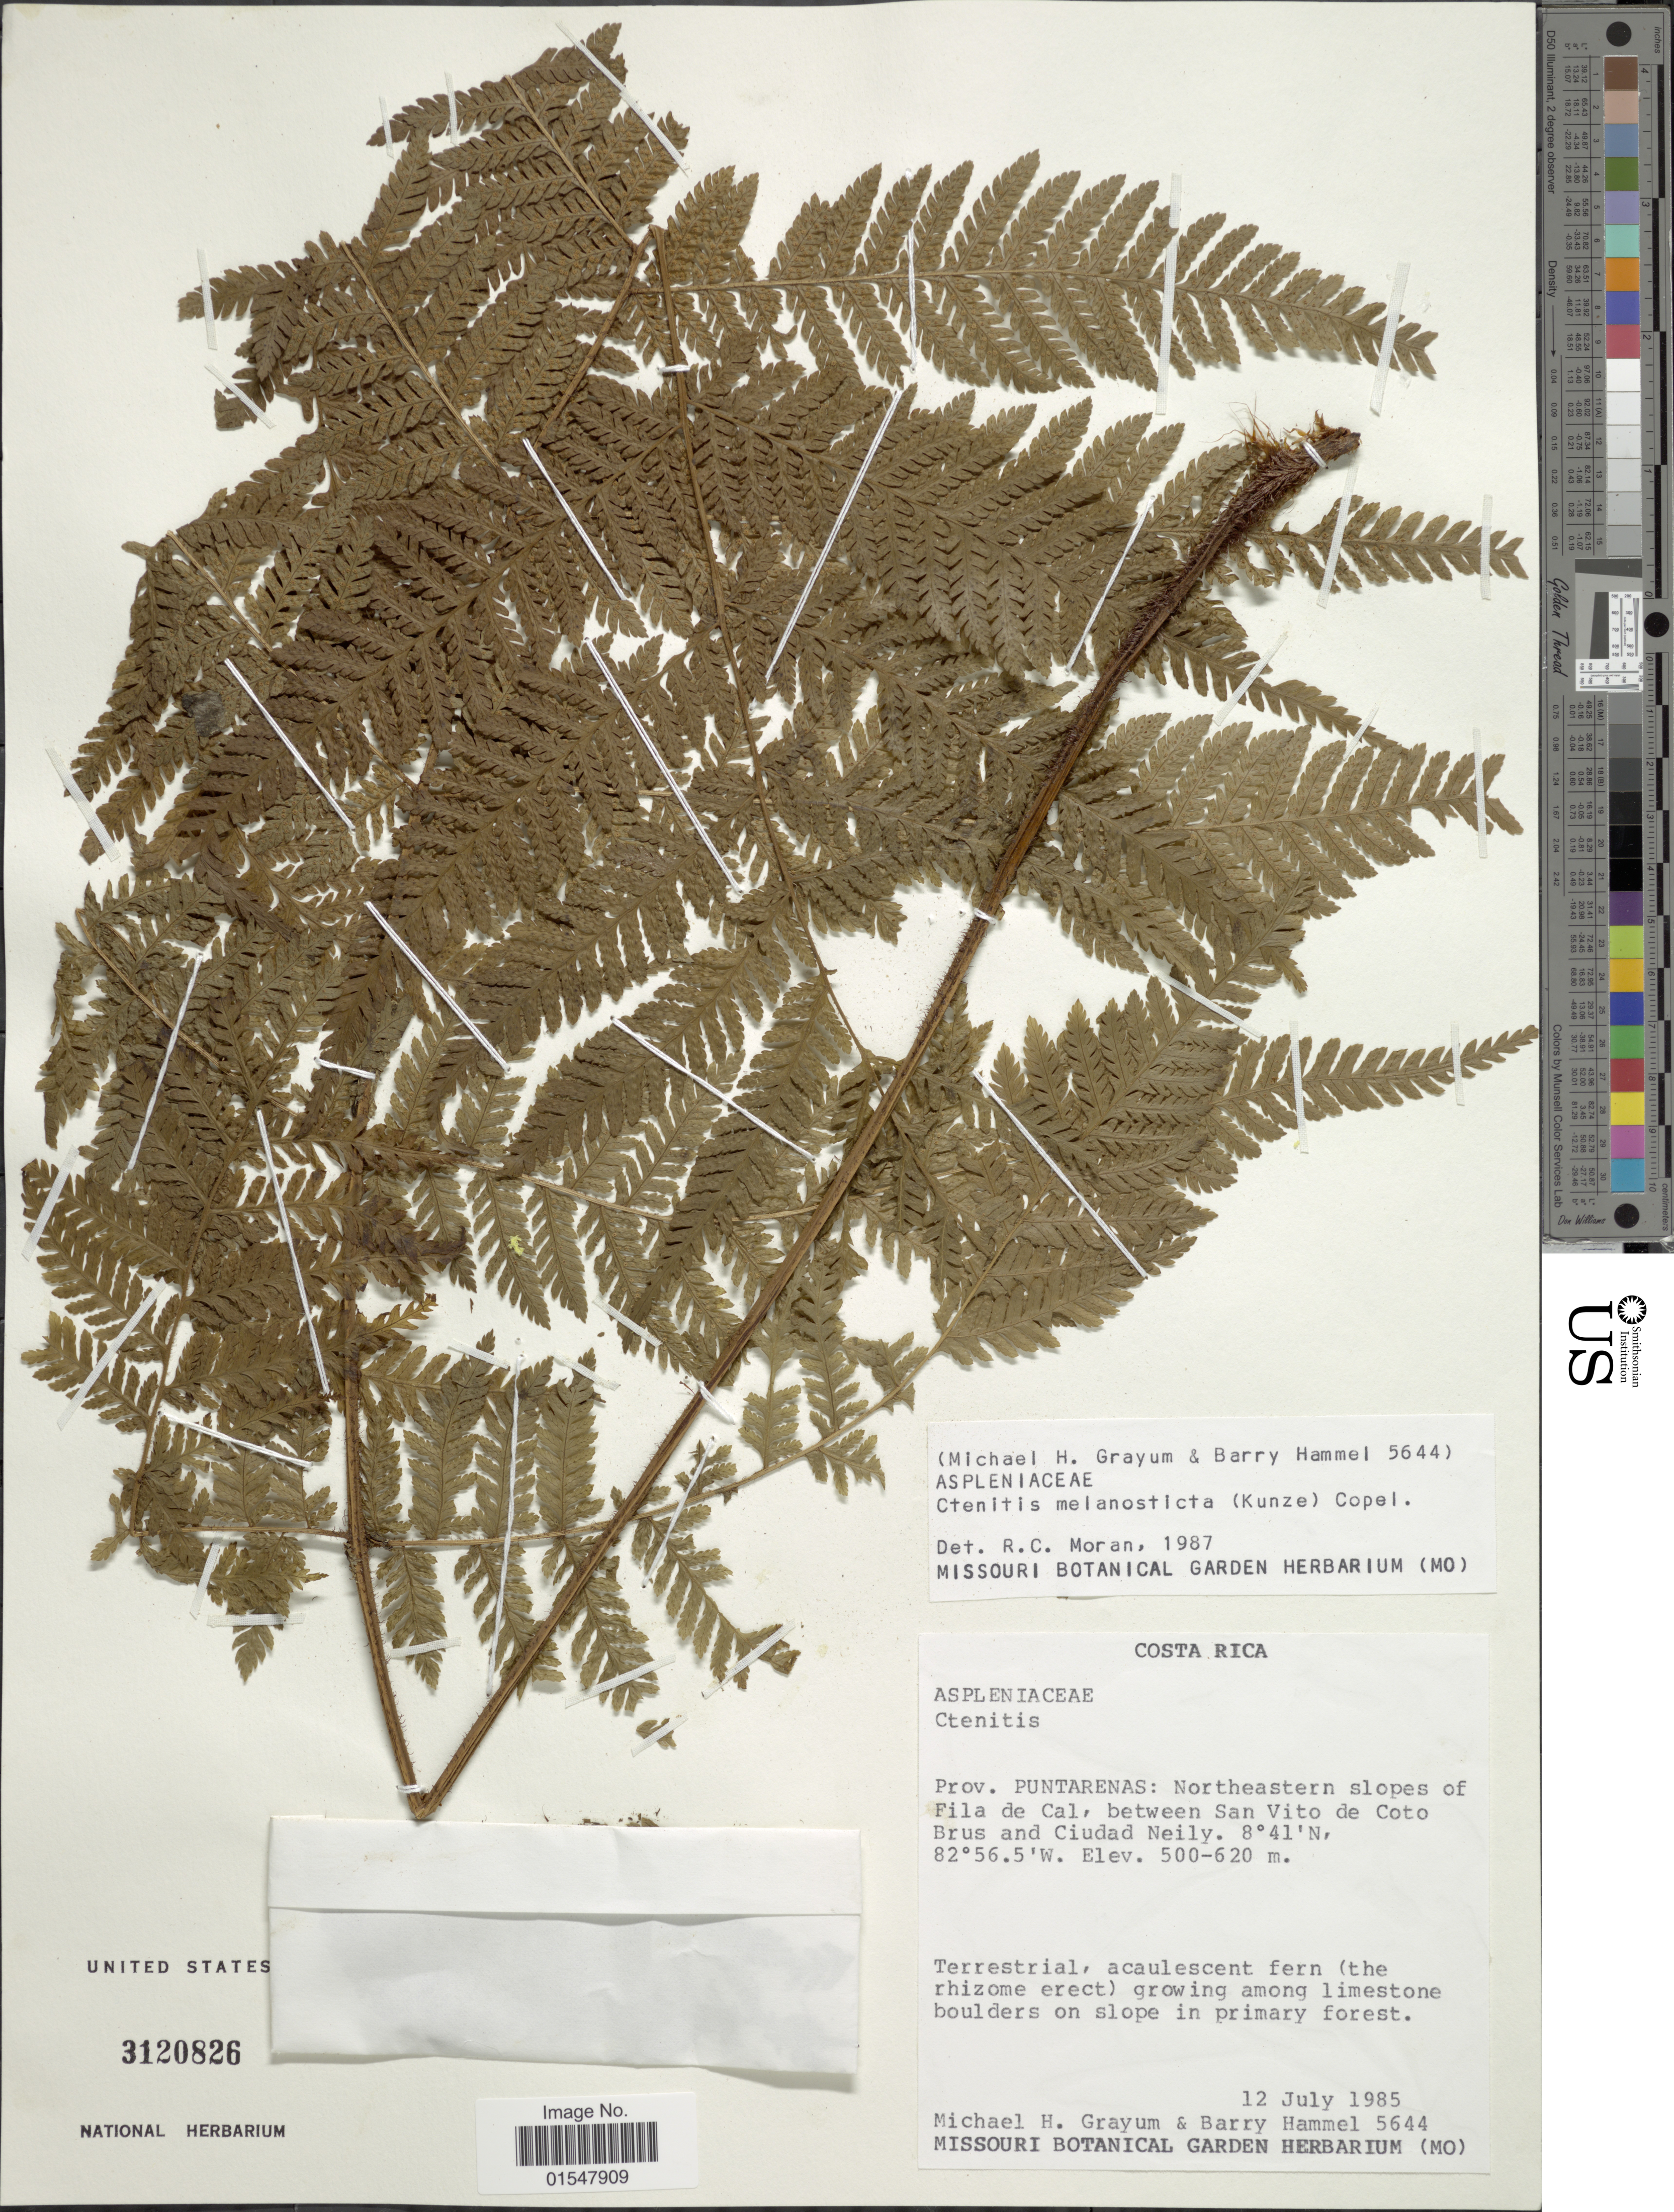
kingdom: Plantae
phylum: Tracheophyta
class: Polypodiopsida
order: Polypodiales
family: Dryopteridaceae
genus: Ctenitis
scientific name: Ctenitis melanosticta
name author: (Kunze) Copel.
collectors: M. H. Grayum & B. Hammel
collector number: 5644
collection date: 1985-07-12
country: Costa Rica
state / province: Puntarenas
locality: Costa Rica, Prov. Puntarenas: Northeastern slopes of Fila de Cal, between San Vito de Coto Brus and Cuidad Neily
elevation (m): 500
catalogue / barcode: US 3120826